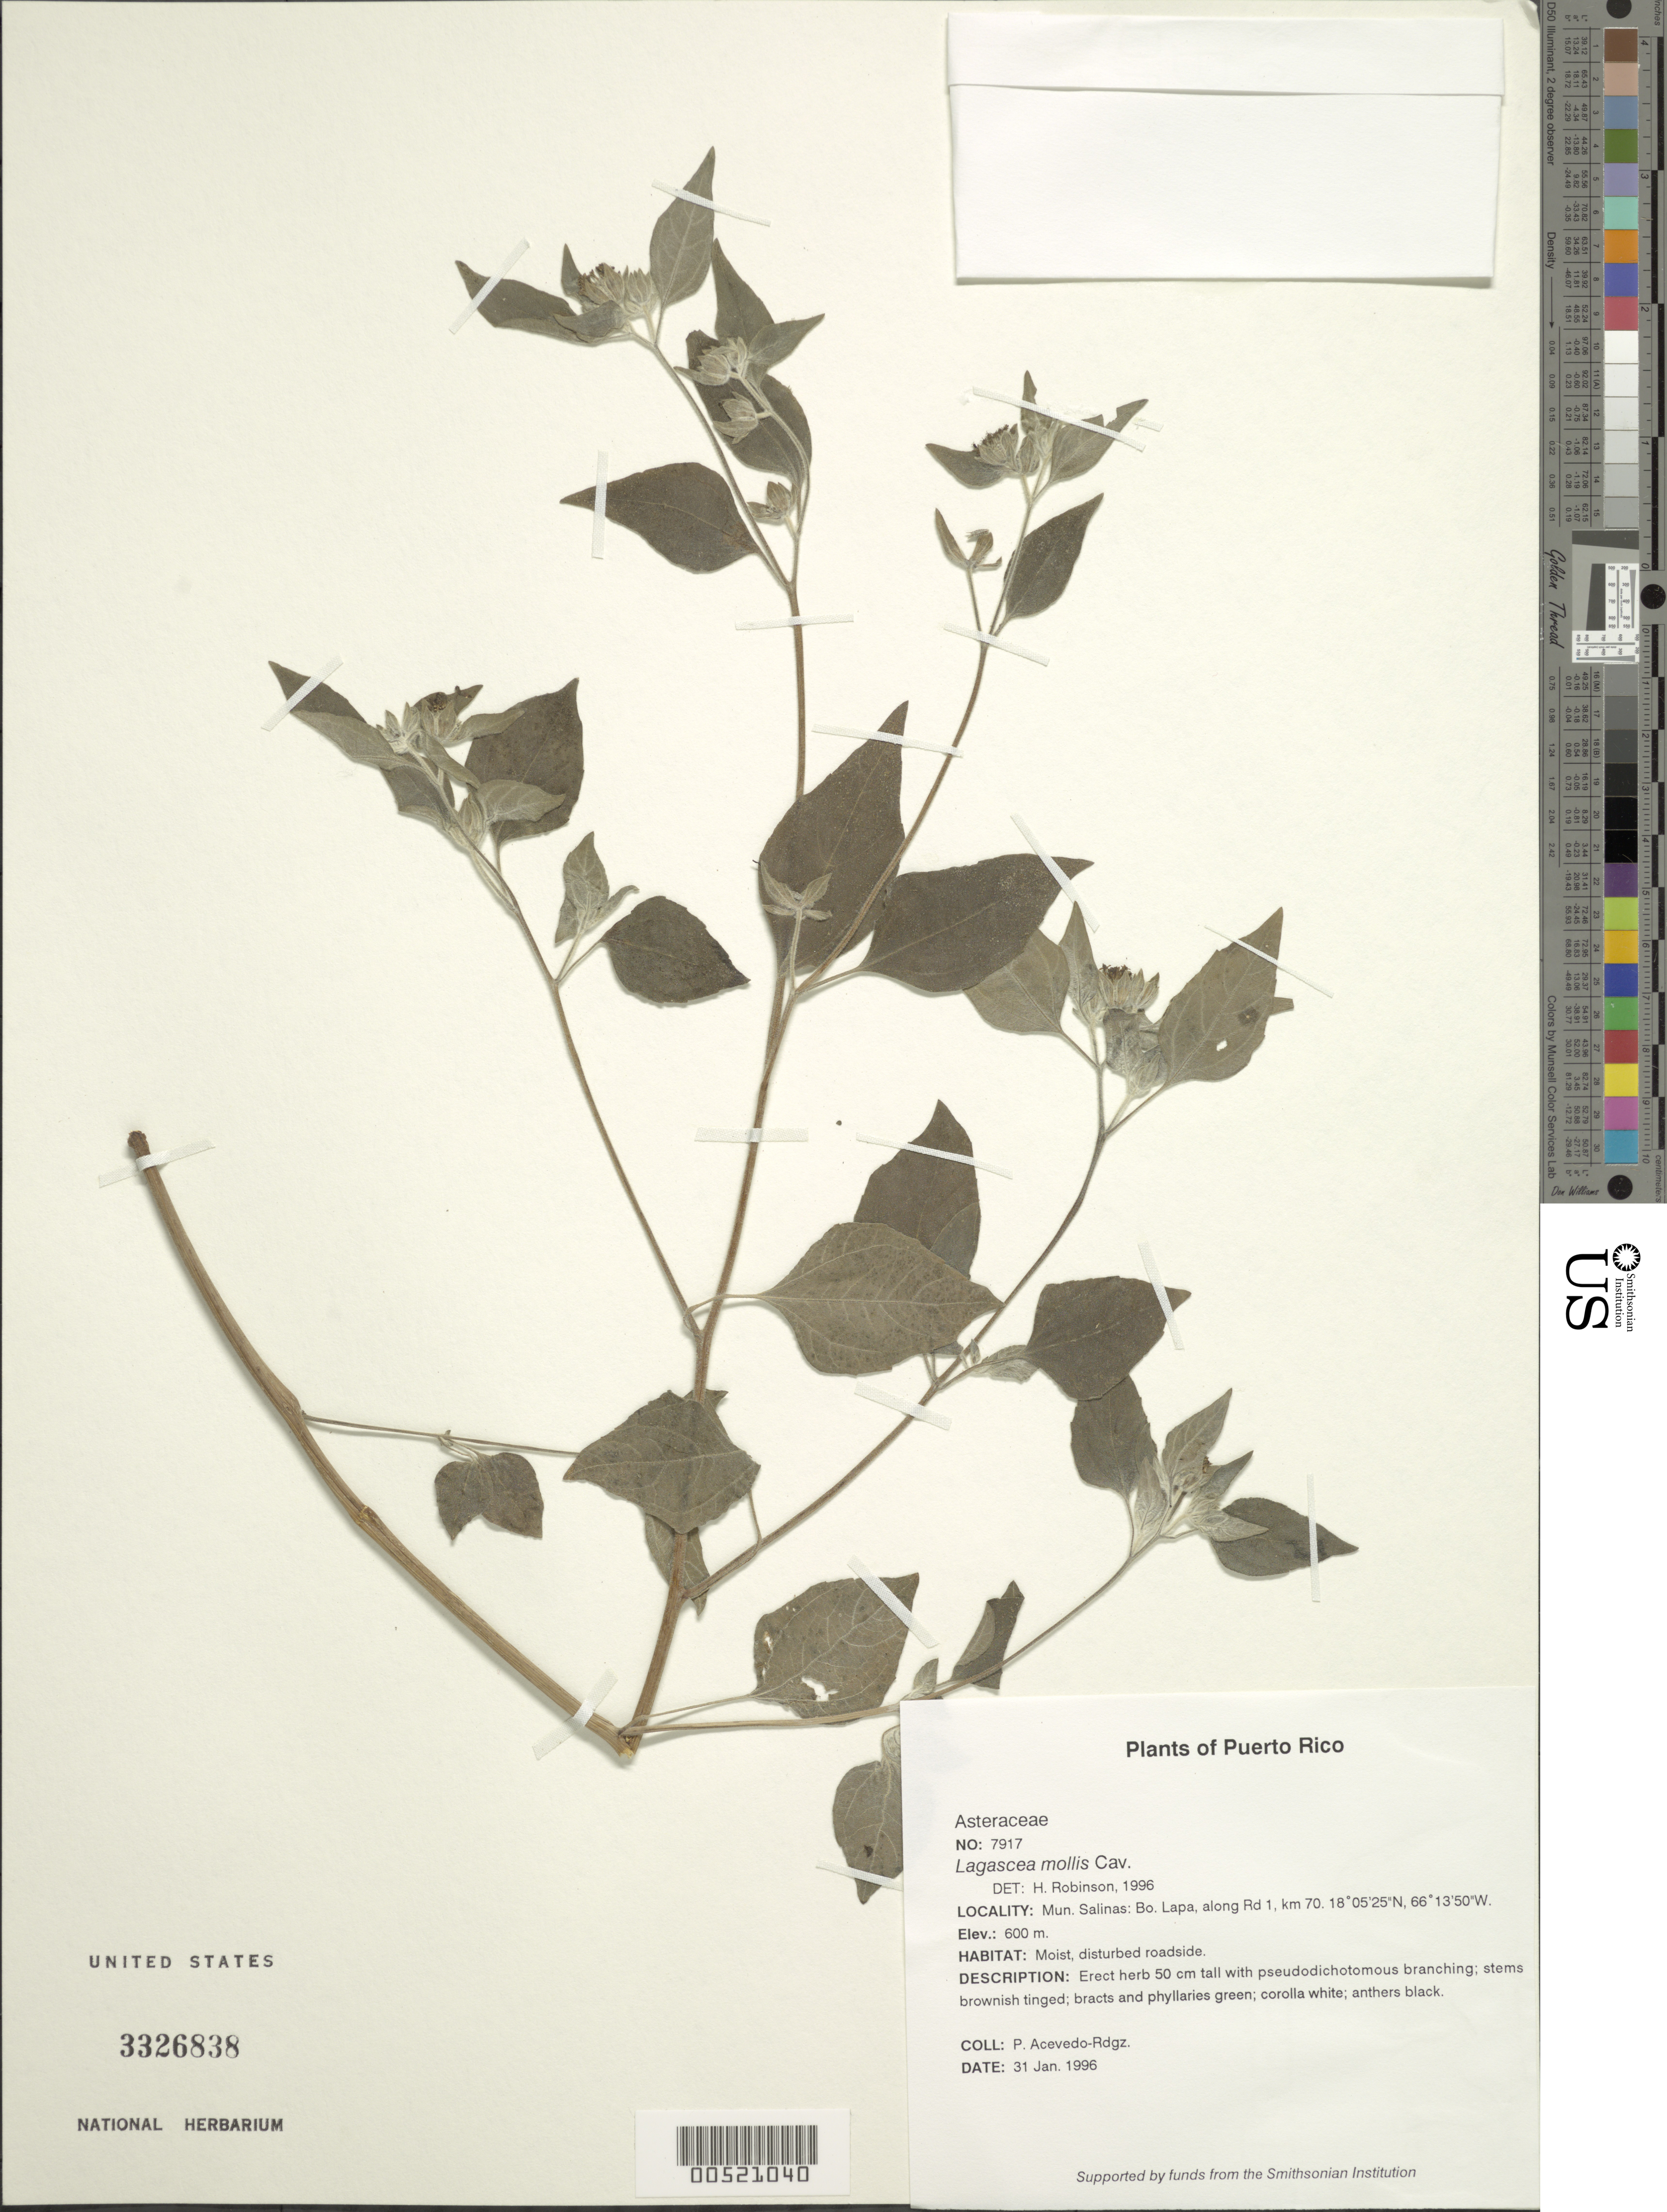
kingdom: Plantae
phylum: Tracheophyta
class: Magnoliopsida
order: Asterales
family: Asteraceae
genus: Lagascea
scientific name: Lagascea mollis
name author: Cav.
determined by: Robinson, Harold E., (US)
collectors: P. Acevedo-Rodr.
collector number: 7917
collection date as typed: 31 Jan 1996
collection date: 1996-01-31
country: Puerto Rico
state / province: Cayey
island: Puerto Rico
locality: Cayey; along Rd 1, km 70.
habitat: Moist, disturbed roadside.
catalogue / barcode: US 3326838